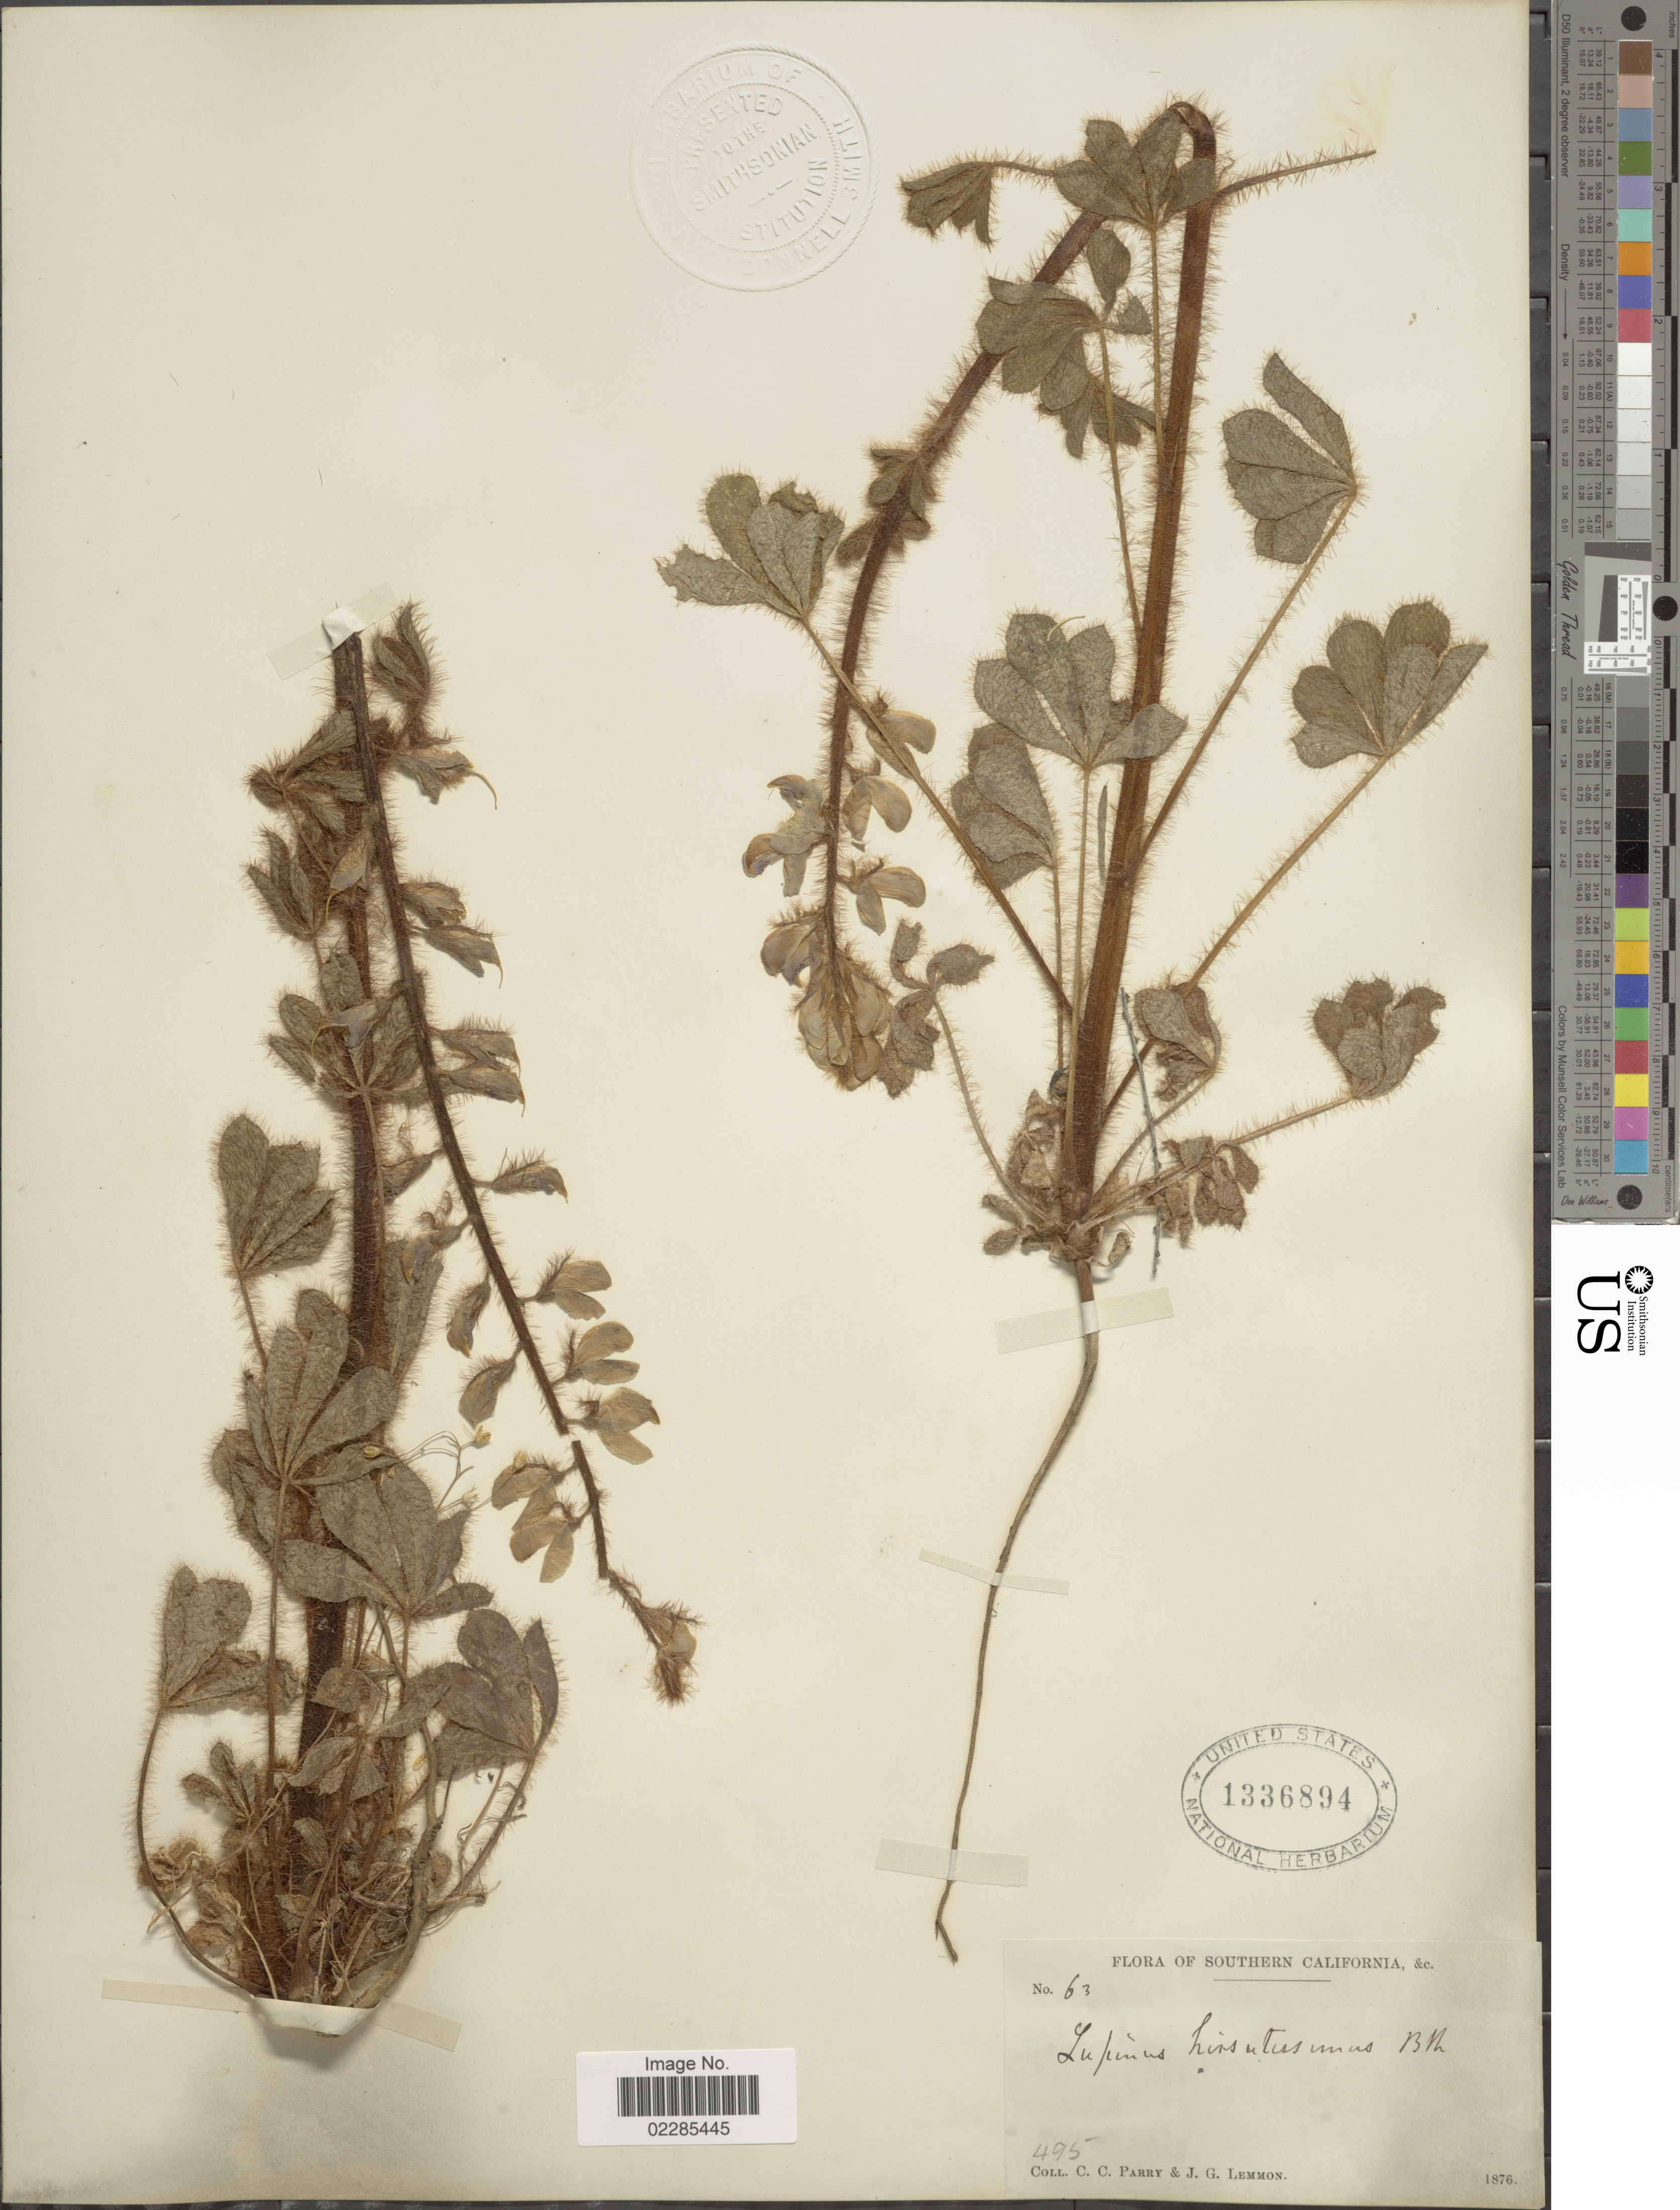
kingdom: Plantae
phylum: Tracheophyta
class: Magnoliopsida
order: Fabales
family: Fabaceae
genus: Lupinus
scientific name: Lupinus hirsutissimus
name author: Benth.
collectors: C. C. Parry & J. Lemmon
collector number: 63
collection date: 1876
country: United States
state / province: California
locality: Southern California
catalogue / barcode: US 1336894